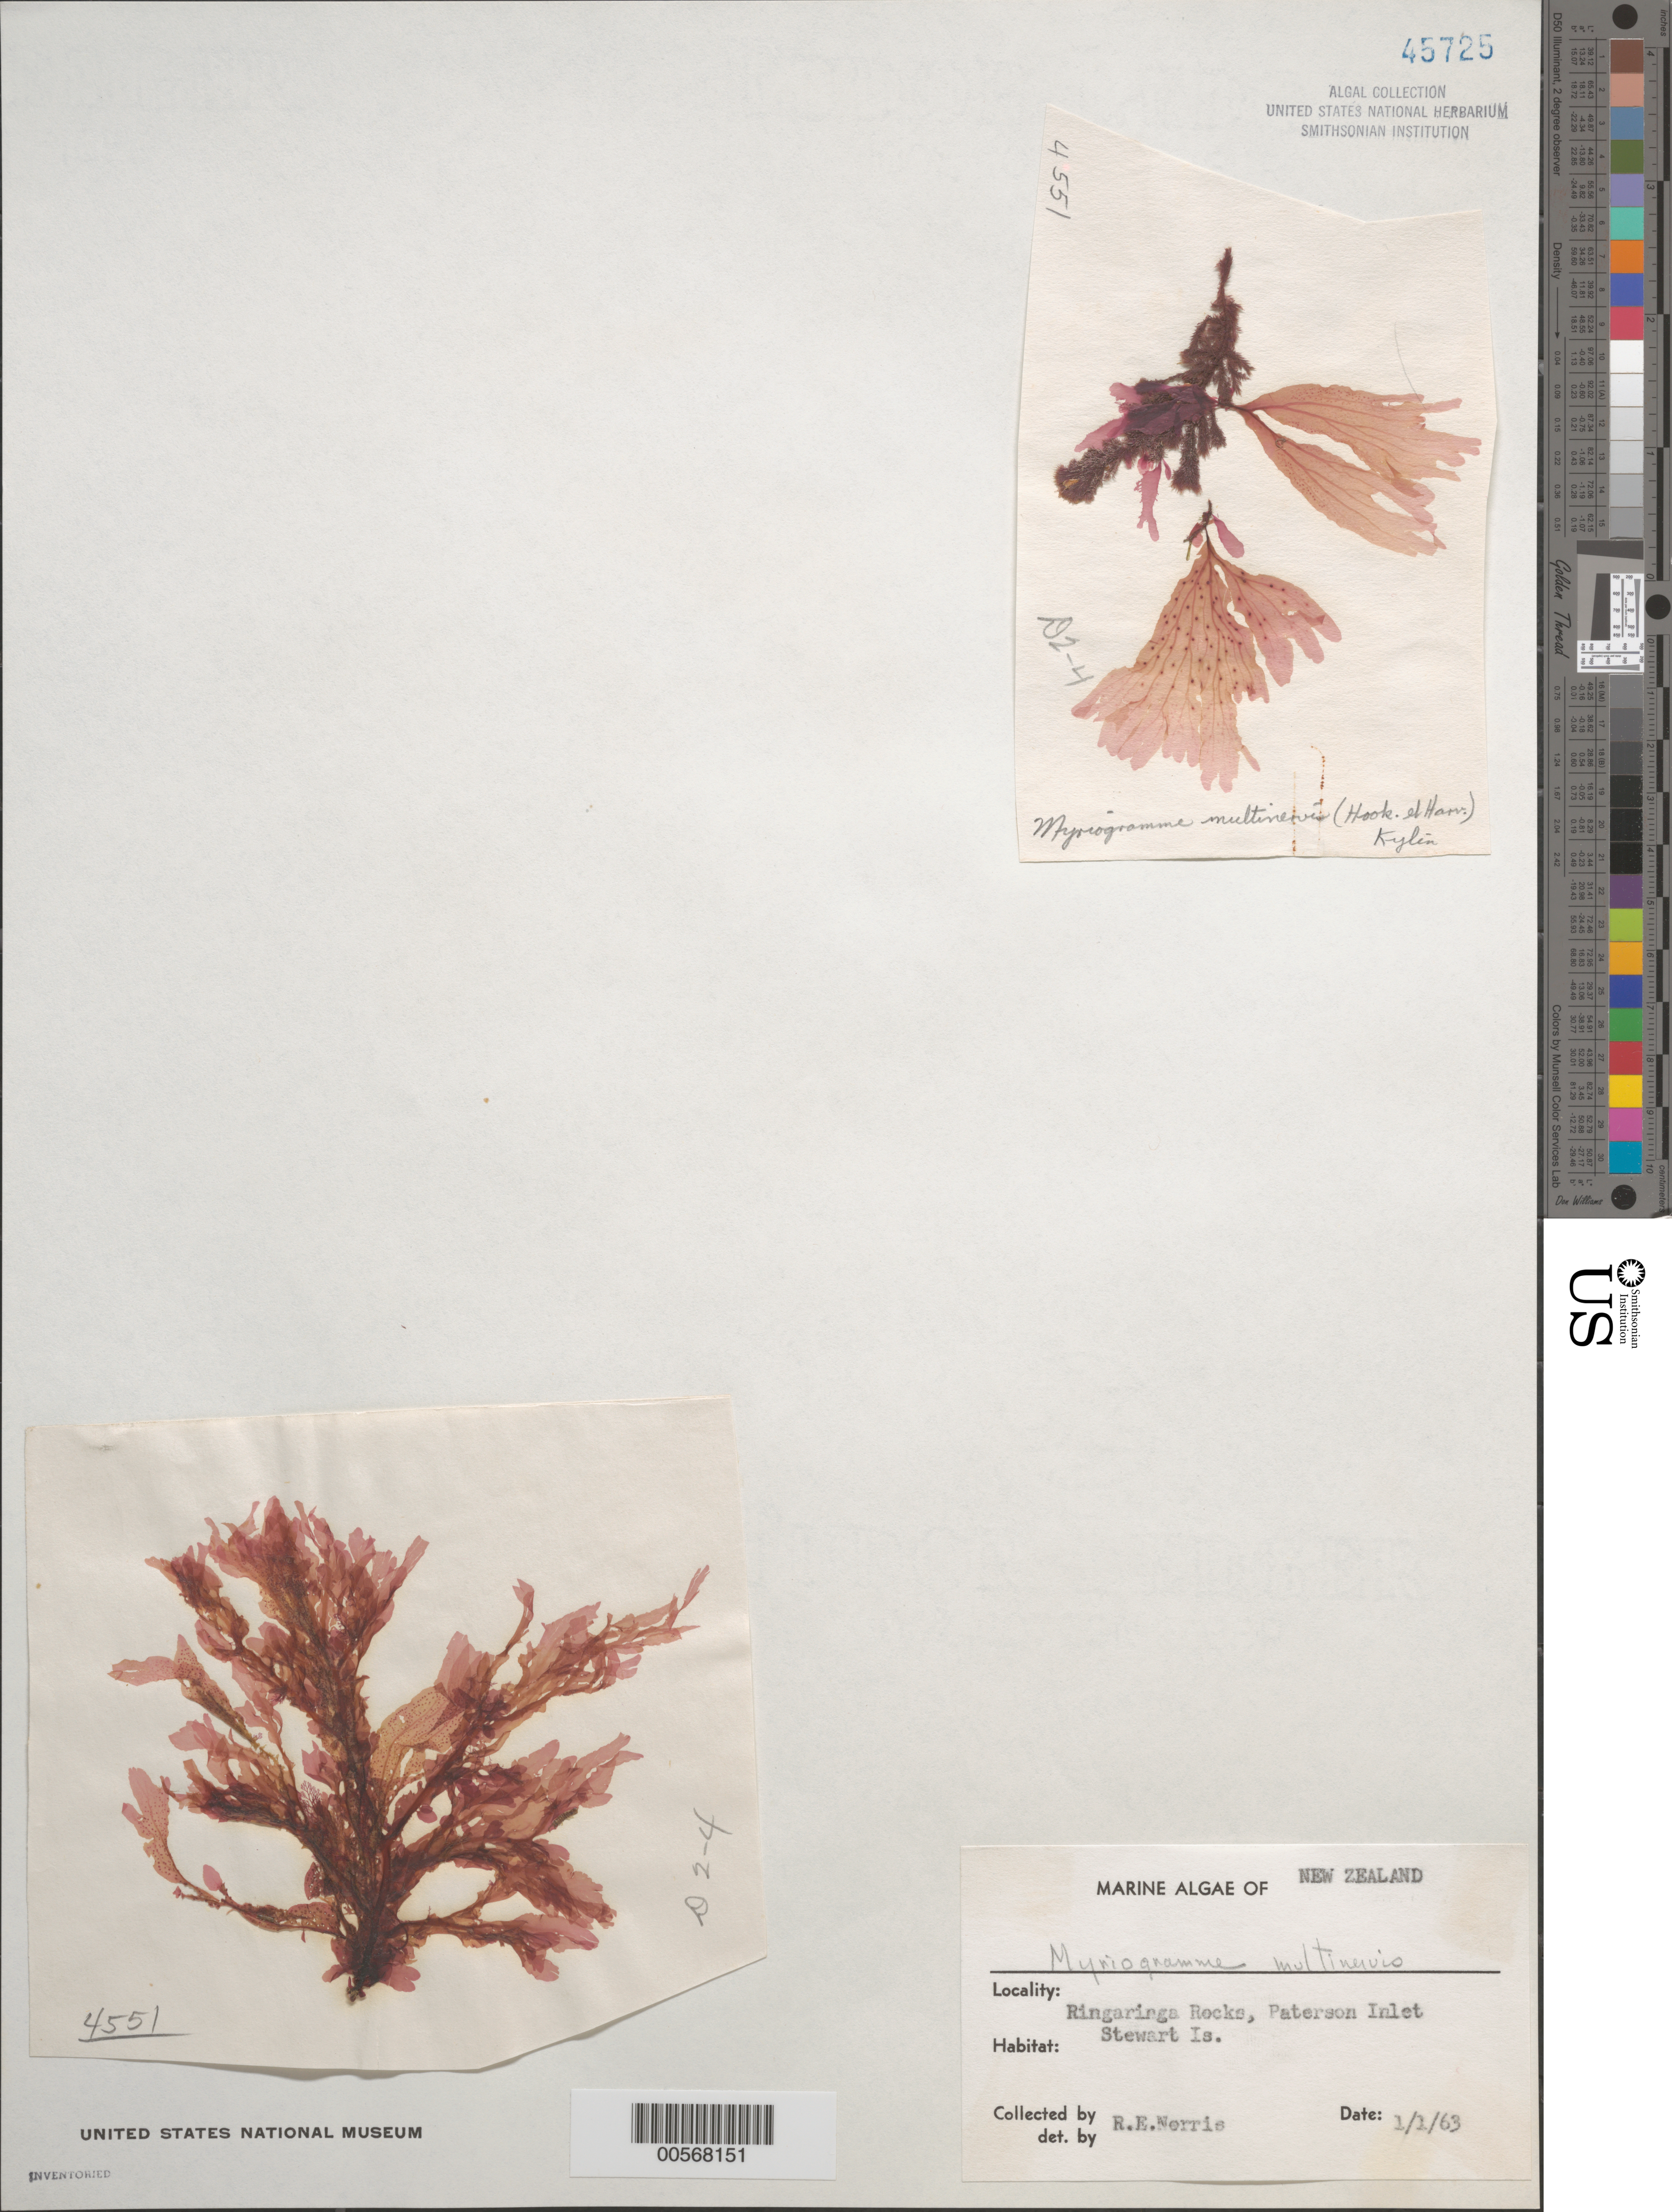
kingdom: Plantae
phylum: Rhodophyta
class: Florideophyceae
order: Ceramiales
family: Delesseriaceae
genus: Schizoseris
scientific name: Schizoseris dichotoma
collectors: R. E. Norris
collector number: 4551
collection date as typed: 01 Jan 1963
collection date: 1963-01-01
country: New Zealand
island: Stewart Island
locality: Ringaringa Rocks, Paterson Inlet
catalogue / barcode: US 45725